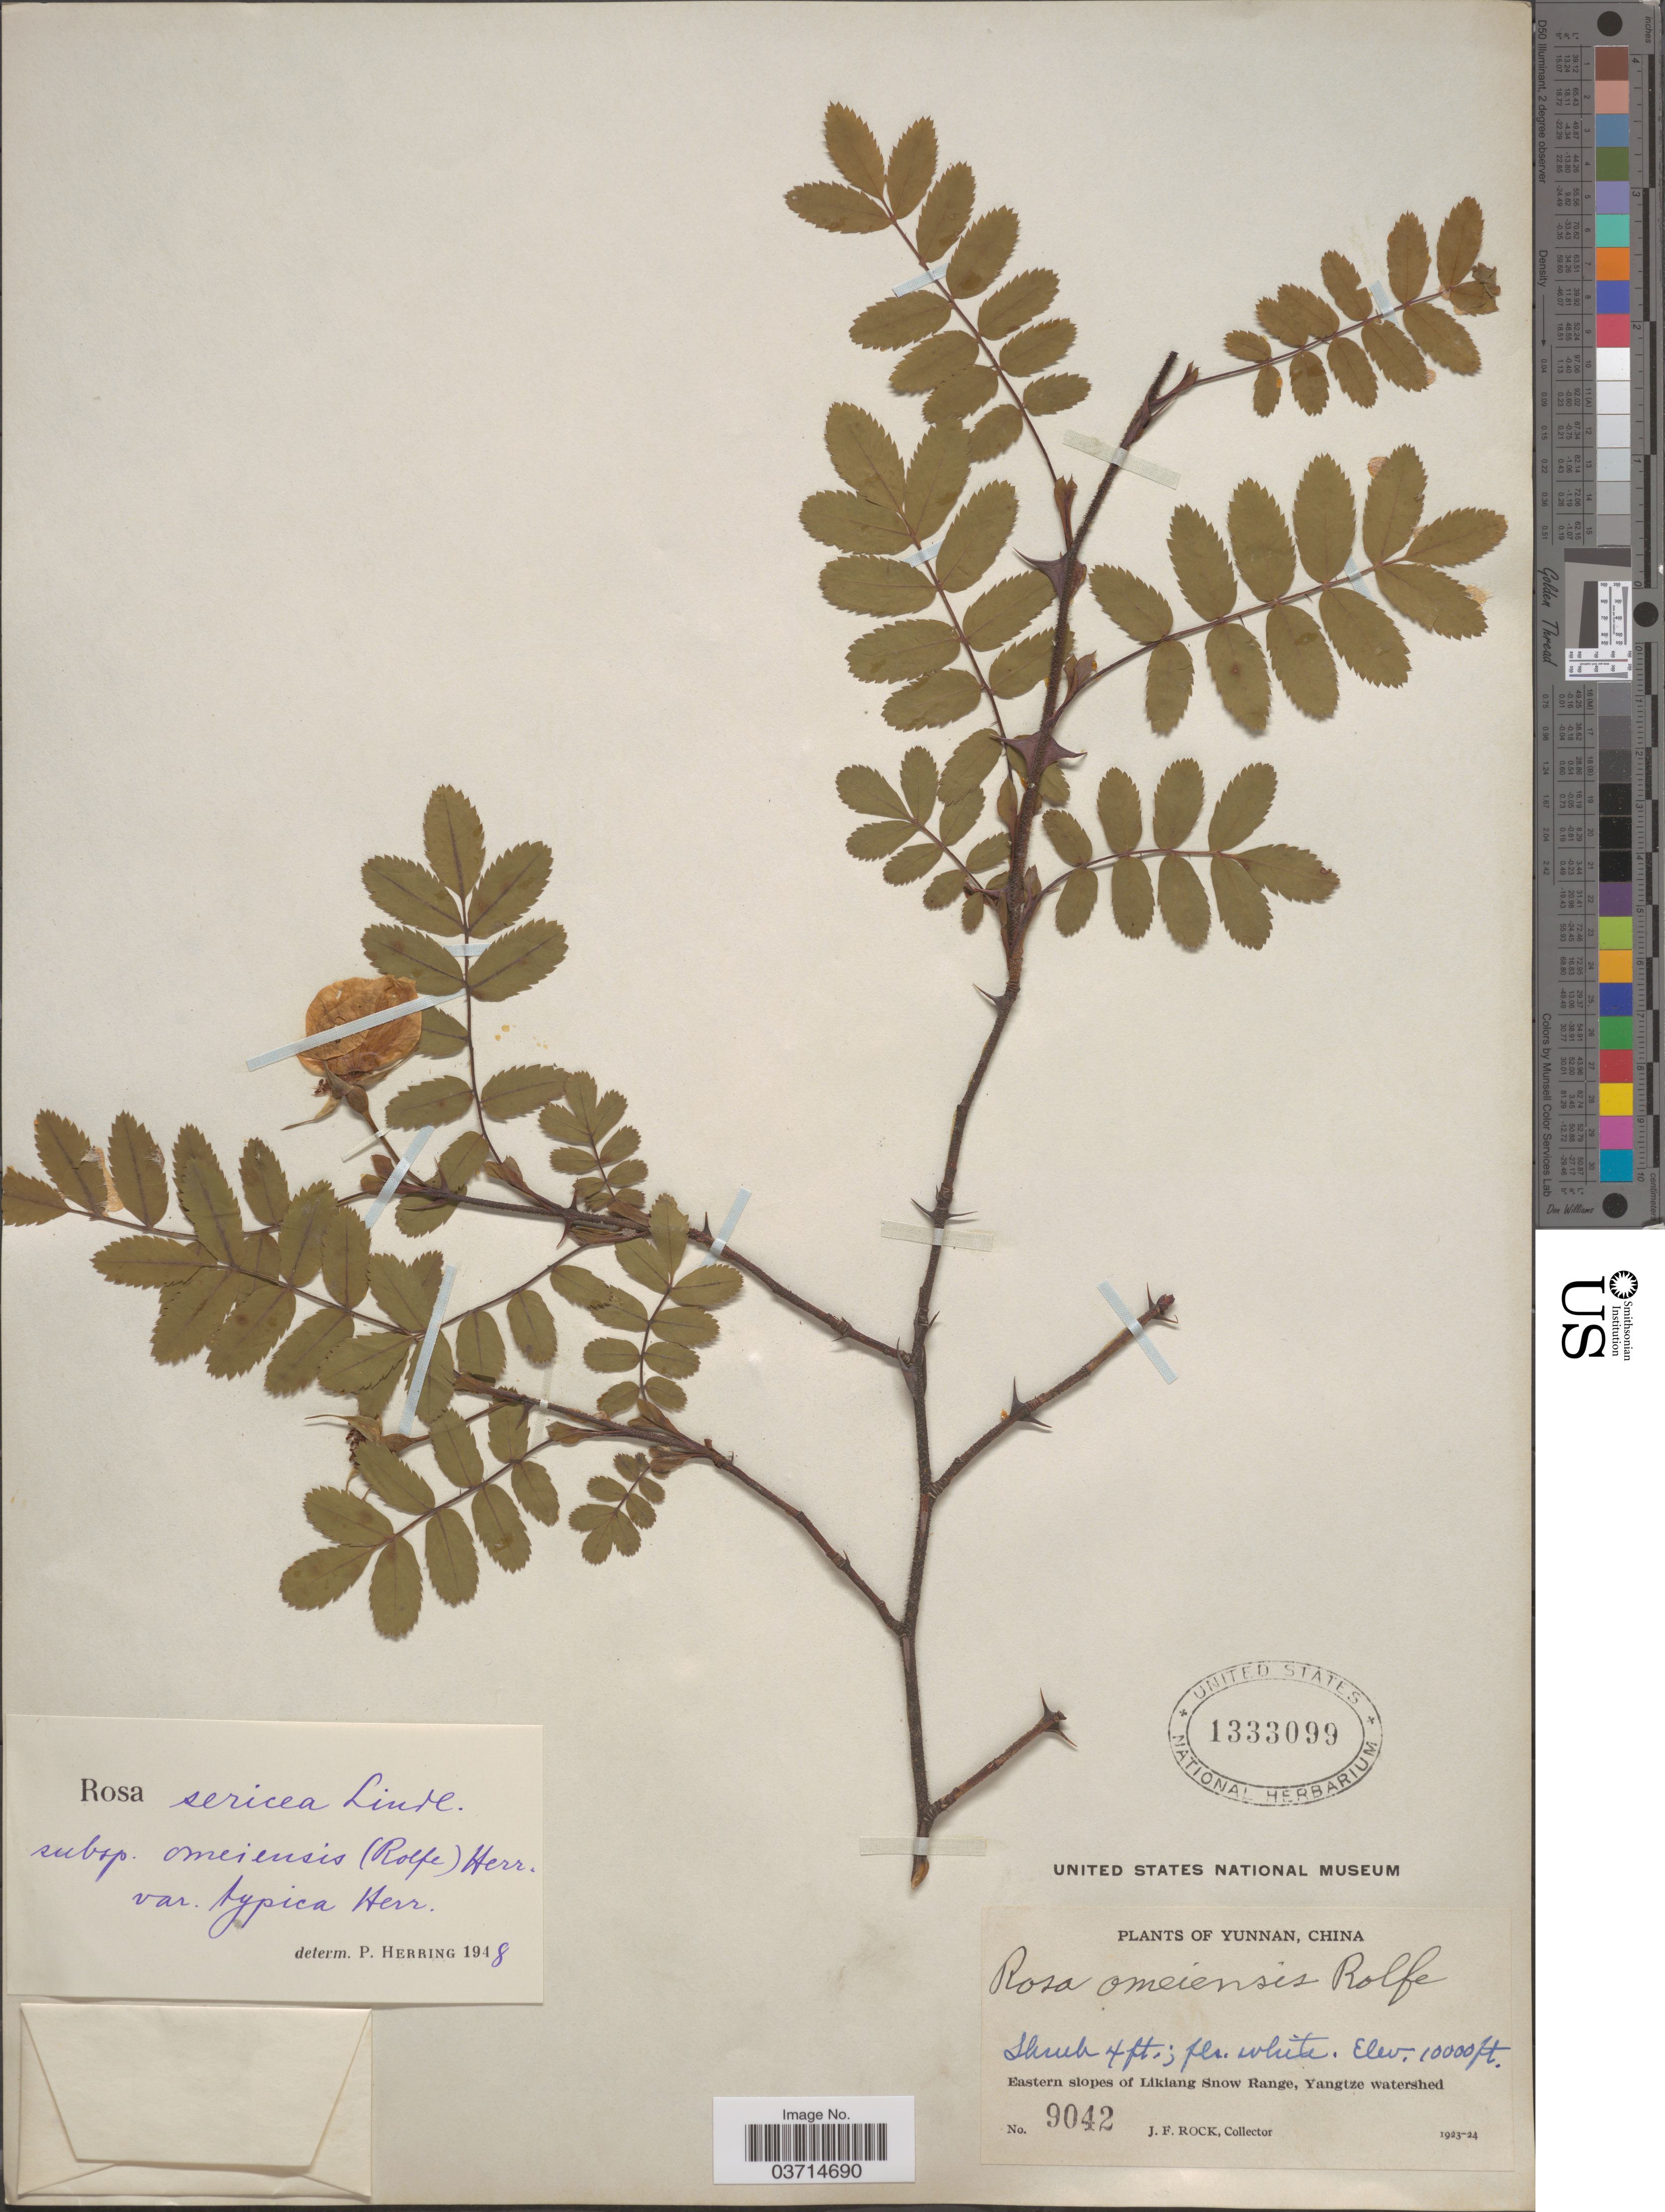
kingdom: Plantae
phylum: Tracheophyta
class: Magnoliopsida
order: Rosales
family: Rosaceae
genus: Rosa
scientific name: Rosa omeiensis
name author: Rolfe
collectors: J. Rock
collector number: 9042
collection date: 1923/1924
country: China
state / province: Yunnan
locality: Eastern slopes of Likiang Snow Range, Yangtze watershed.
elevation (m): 3048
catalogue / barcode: US 1333099